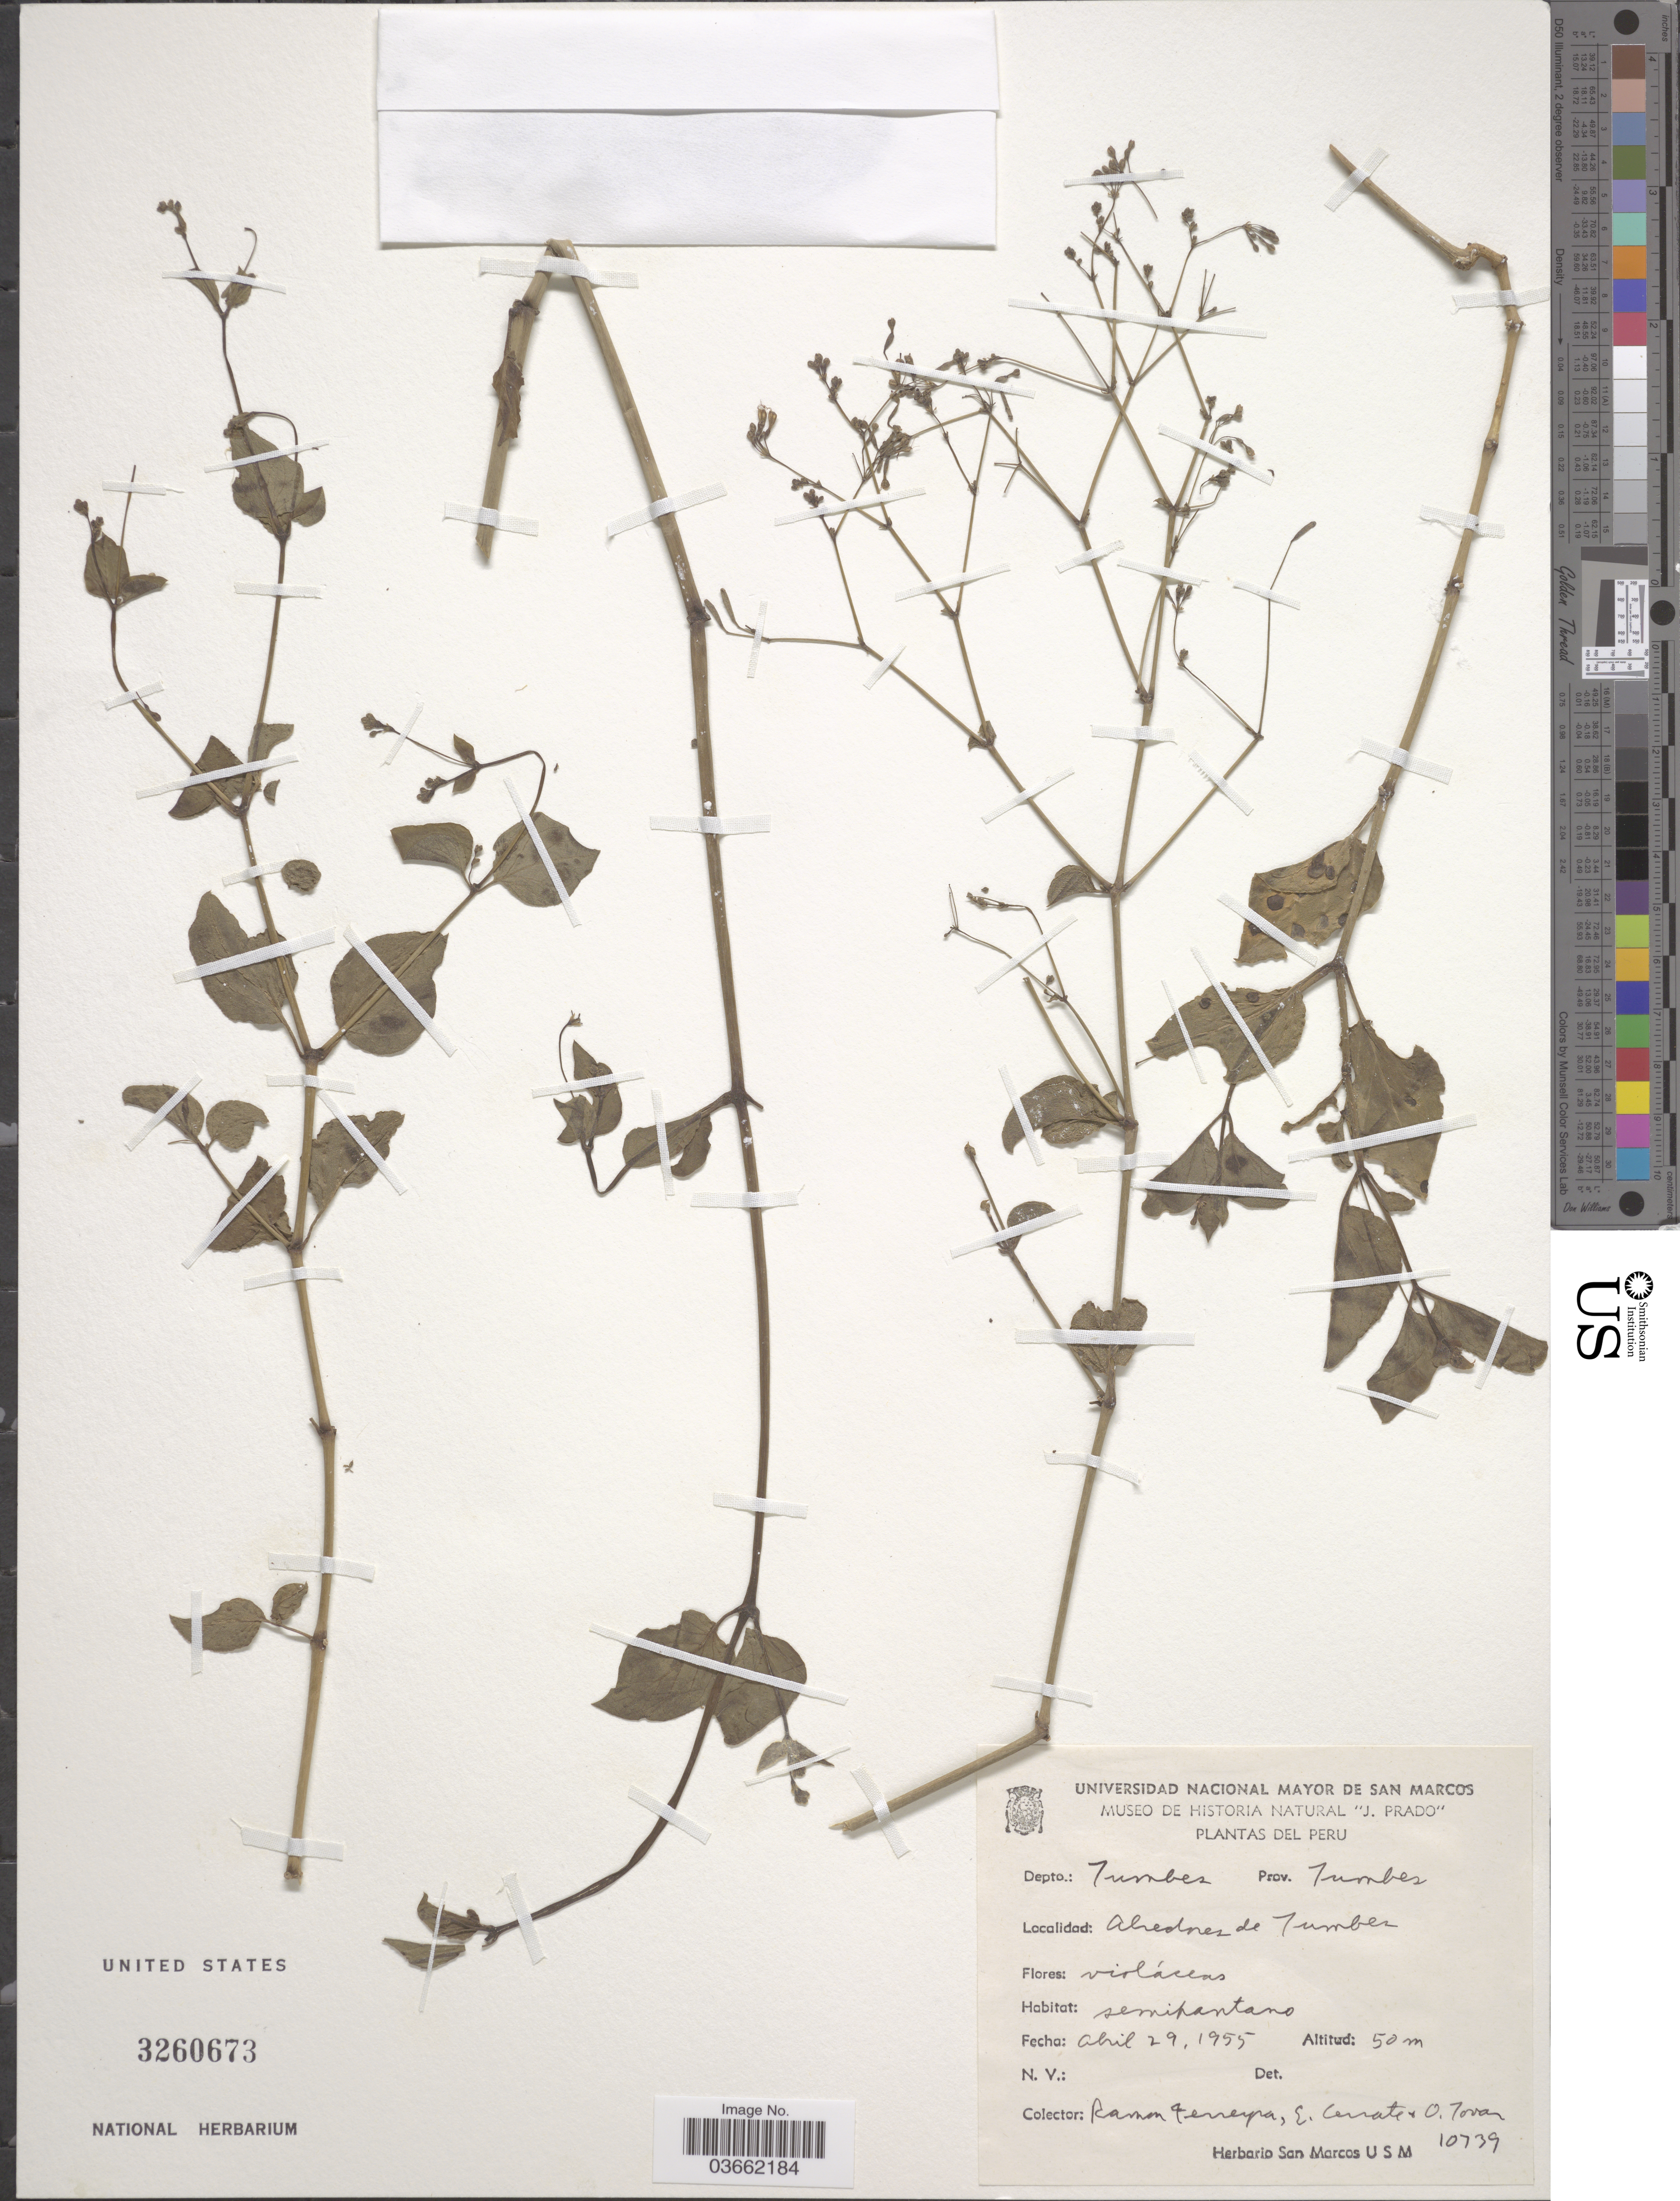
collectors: R. A. Ferreyra, E. Cerrate & Ó. Tovar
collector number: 10739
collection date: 1955-04-29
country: Peru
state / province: Tumbes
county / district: Tumbes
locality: Depto.: Tumbes. Prov. Tumbes. Alrededor de Tumbes.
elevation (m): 50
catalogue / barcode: US 3260673